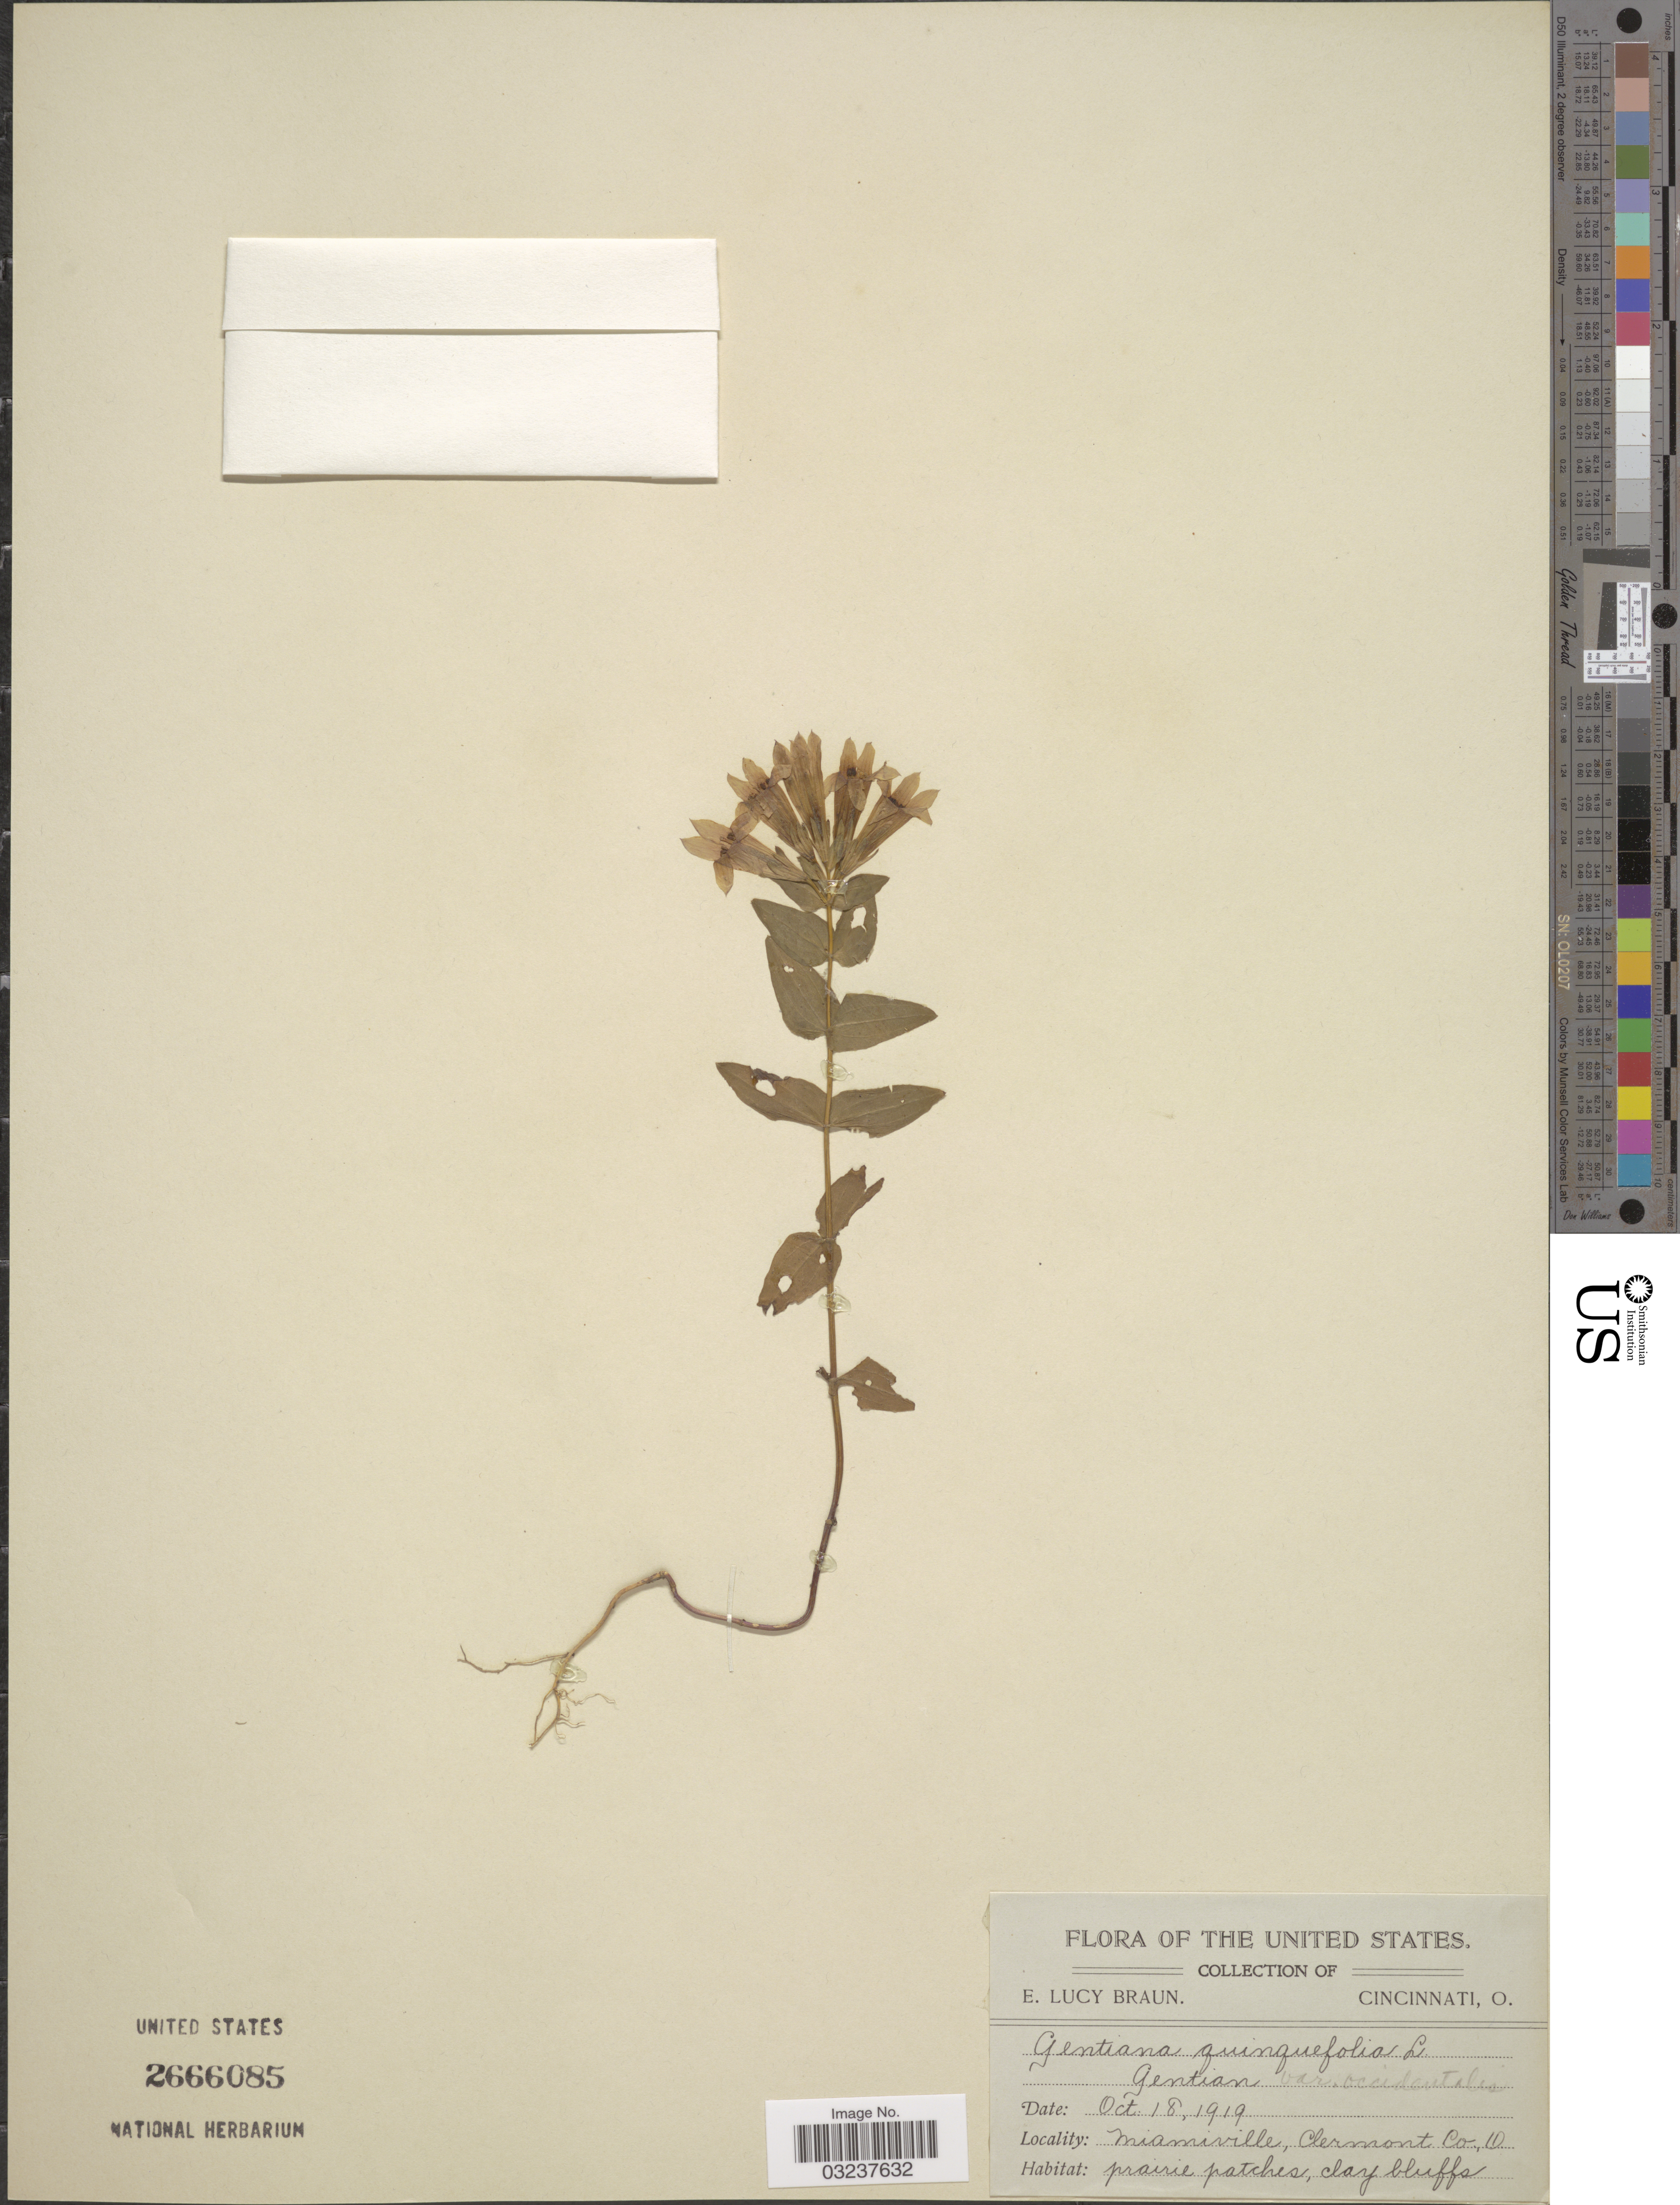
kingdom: Plantae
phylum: Tracheophyta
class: Magnoliopsida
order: Gentianales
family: Gentianaceae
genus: Gentianella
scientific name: Gentianella quinquefolia subsp. occidentalis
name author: (A. Gray) J.M. Gillett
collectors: E. Braun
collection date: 1919-10-18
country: United States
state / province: Ohio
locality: Miamiville, Clermont Co.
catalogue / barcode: US 2666085